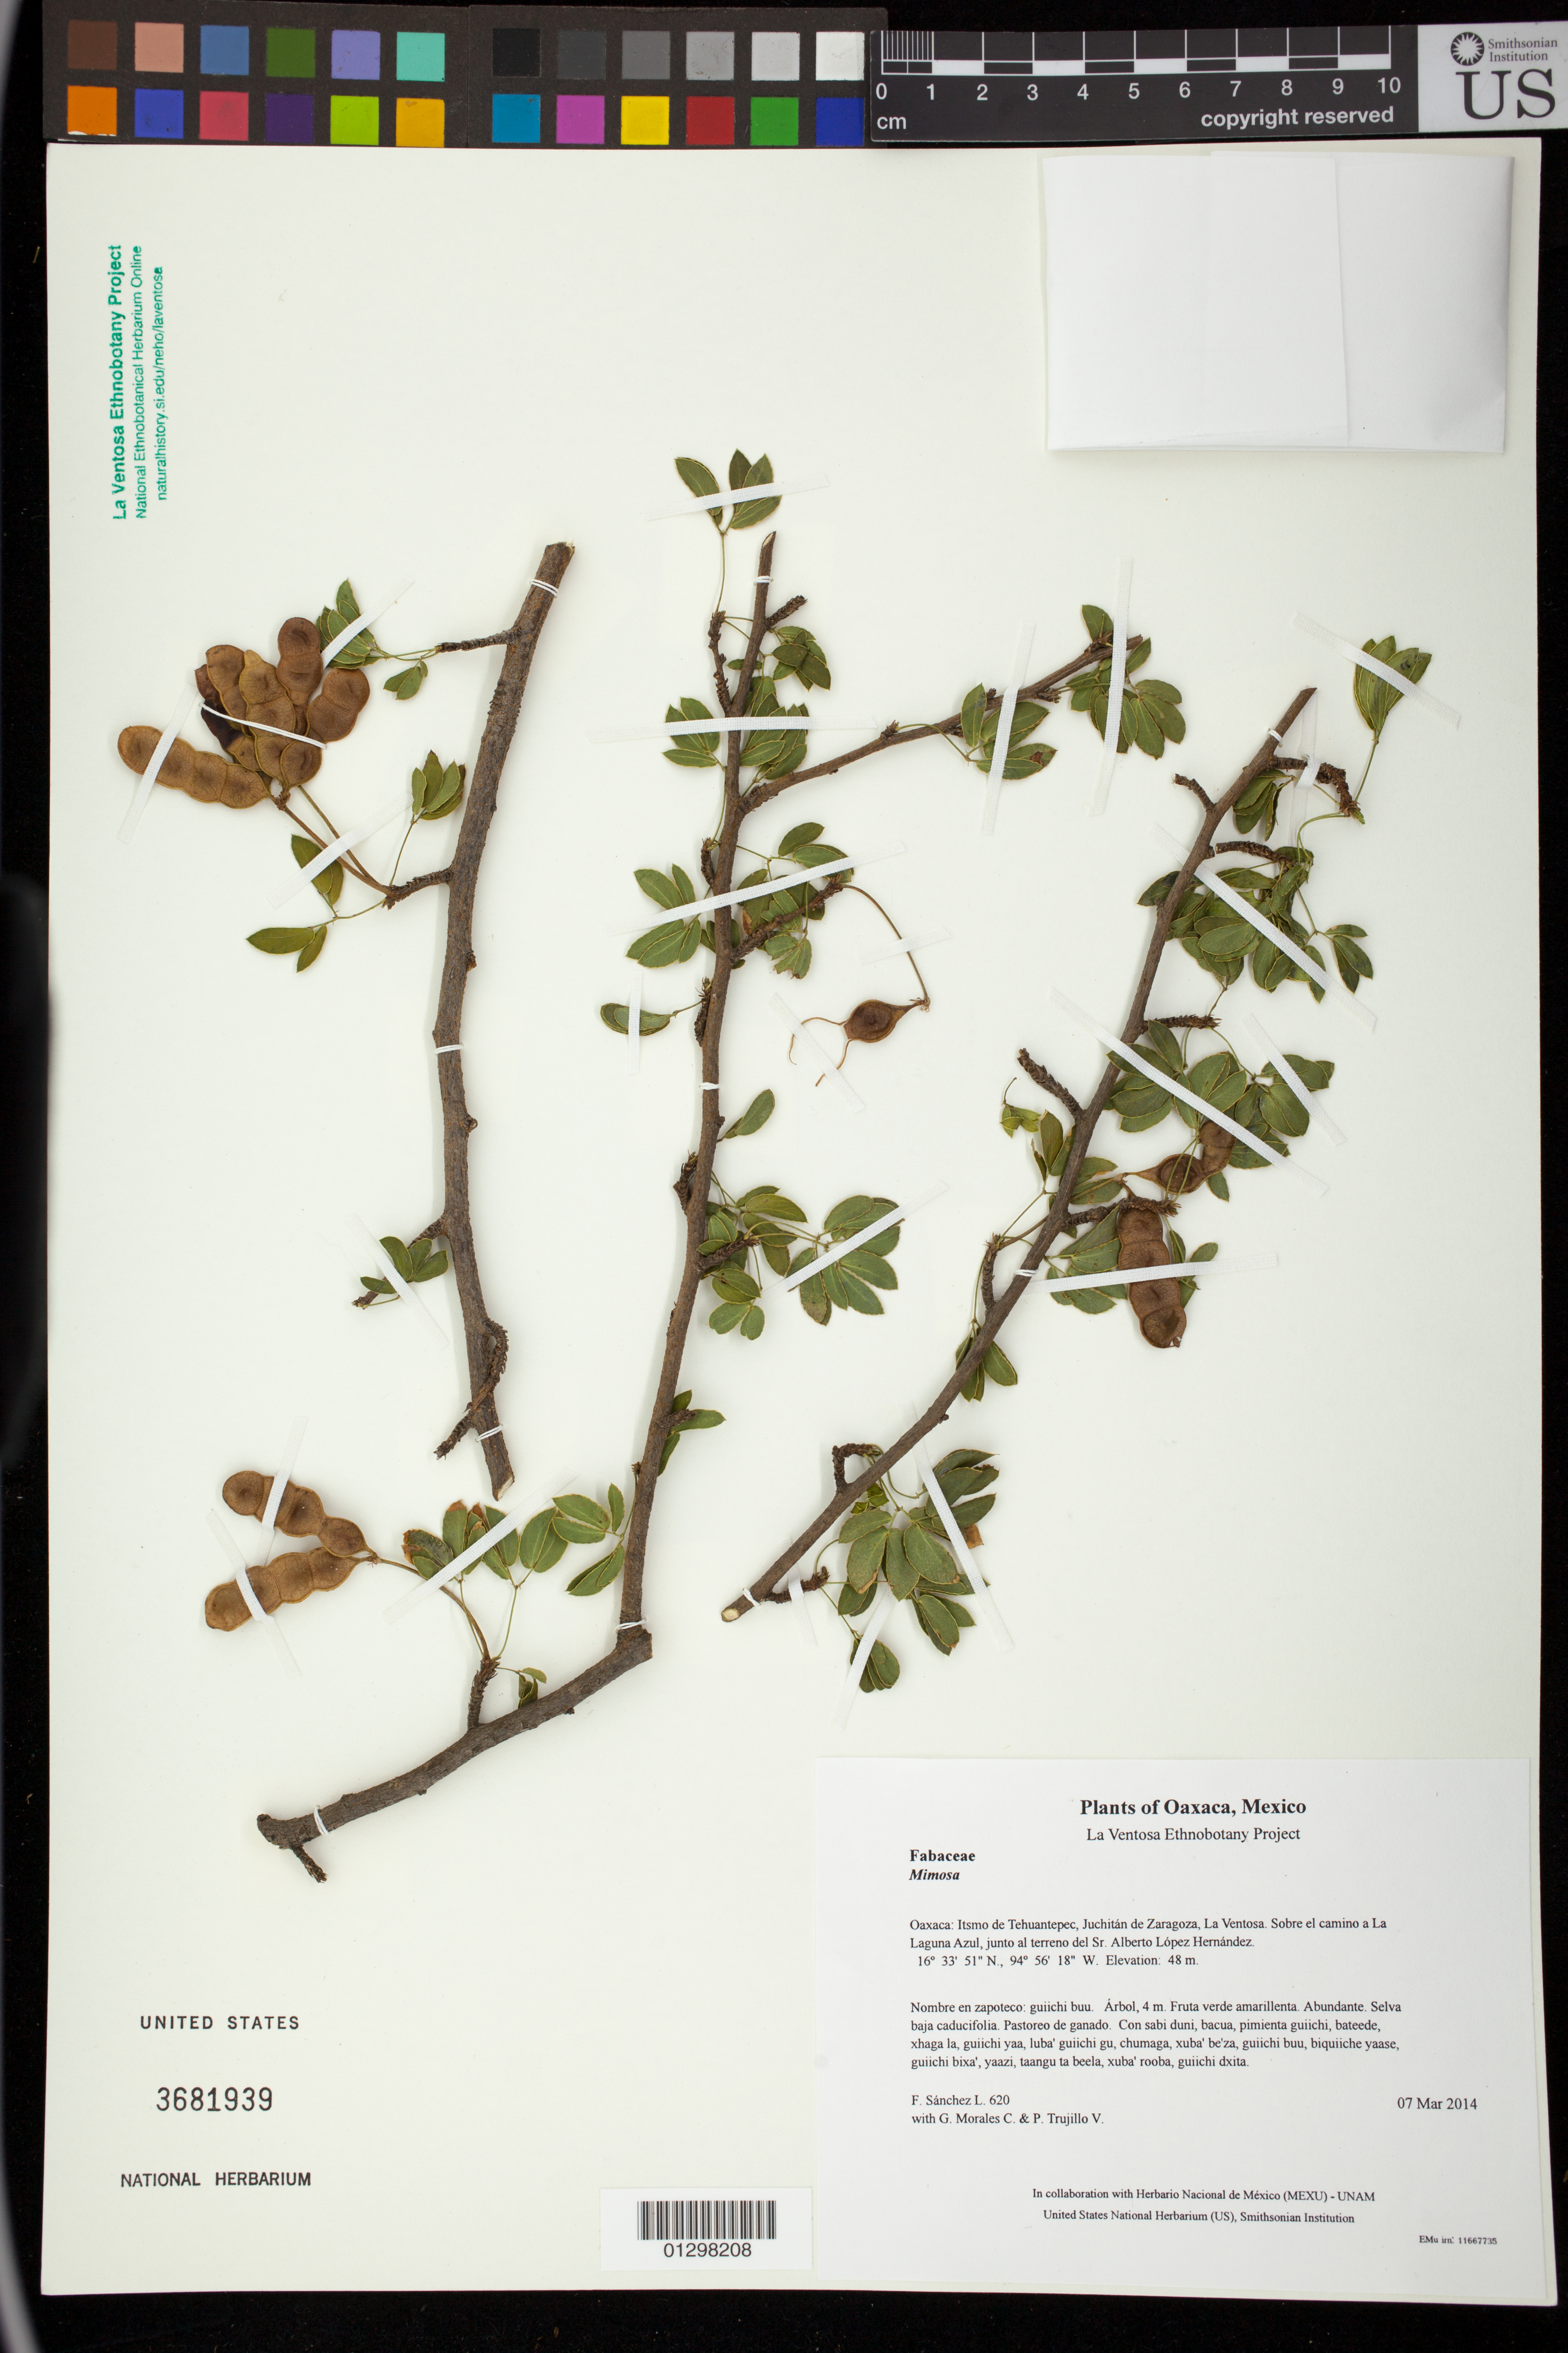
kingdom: Plantae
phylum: Tracheophyta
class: Magnoliopsida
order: Fabales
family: Fabaceae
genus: Mimosa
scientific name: Mimosa goldmanii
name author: B.L. Rob.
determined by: Grether, R.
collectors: F. Sánchez L., G. Morales C. & P. Trujillo V.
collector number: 620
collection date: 2014-03-07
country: Mexico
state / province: Oaxaca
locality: Itsmo de Tehuantepec, Juchitán de Zaragoza, La Ventosa. Sobre el camino a La Laguna Azul, junto al terreno del Sr. Alberto López Hernández.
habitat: Selva baja caducifolia. Pastoreo de ganado.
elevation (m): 48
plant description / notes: JEBOT, MEXU, SERO, US; Yaga. 4 m. Cuaananaxhi naga' naguchi ga. Stale.; tepezcohuite, pepezcohuite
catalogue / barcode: US 3681939